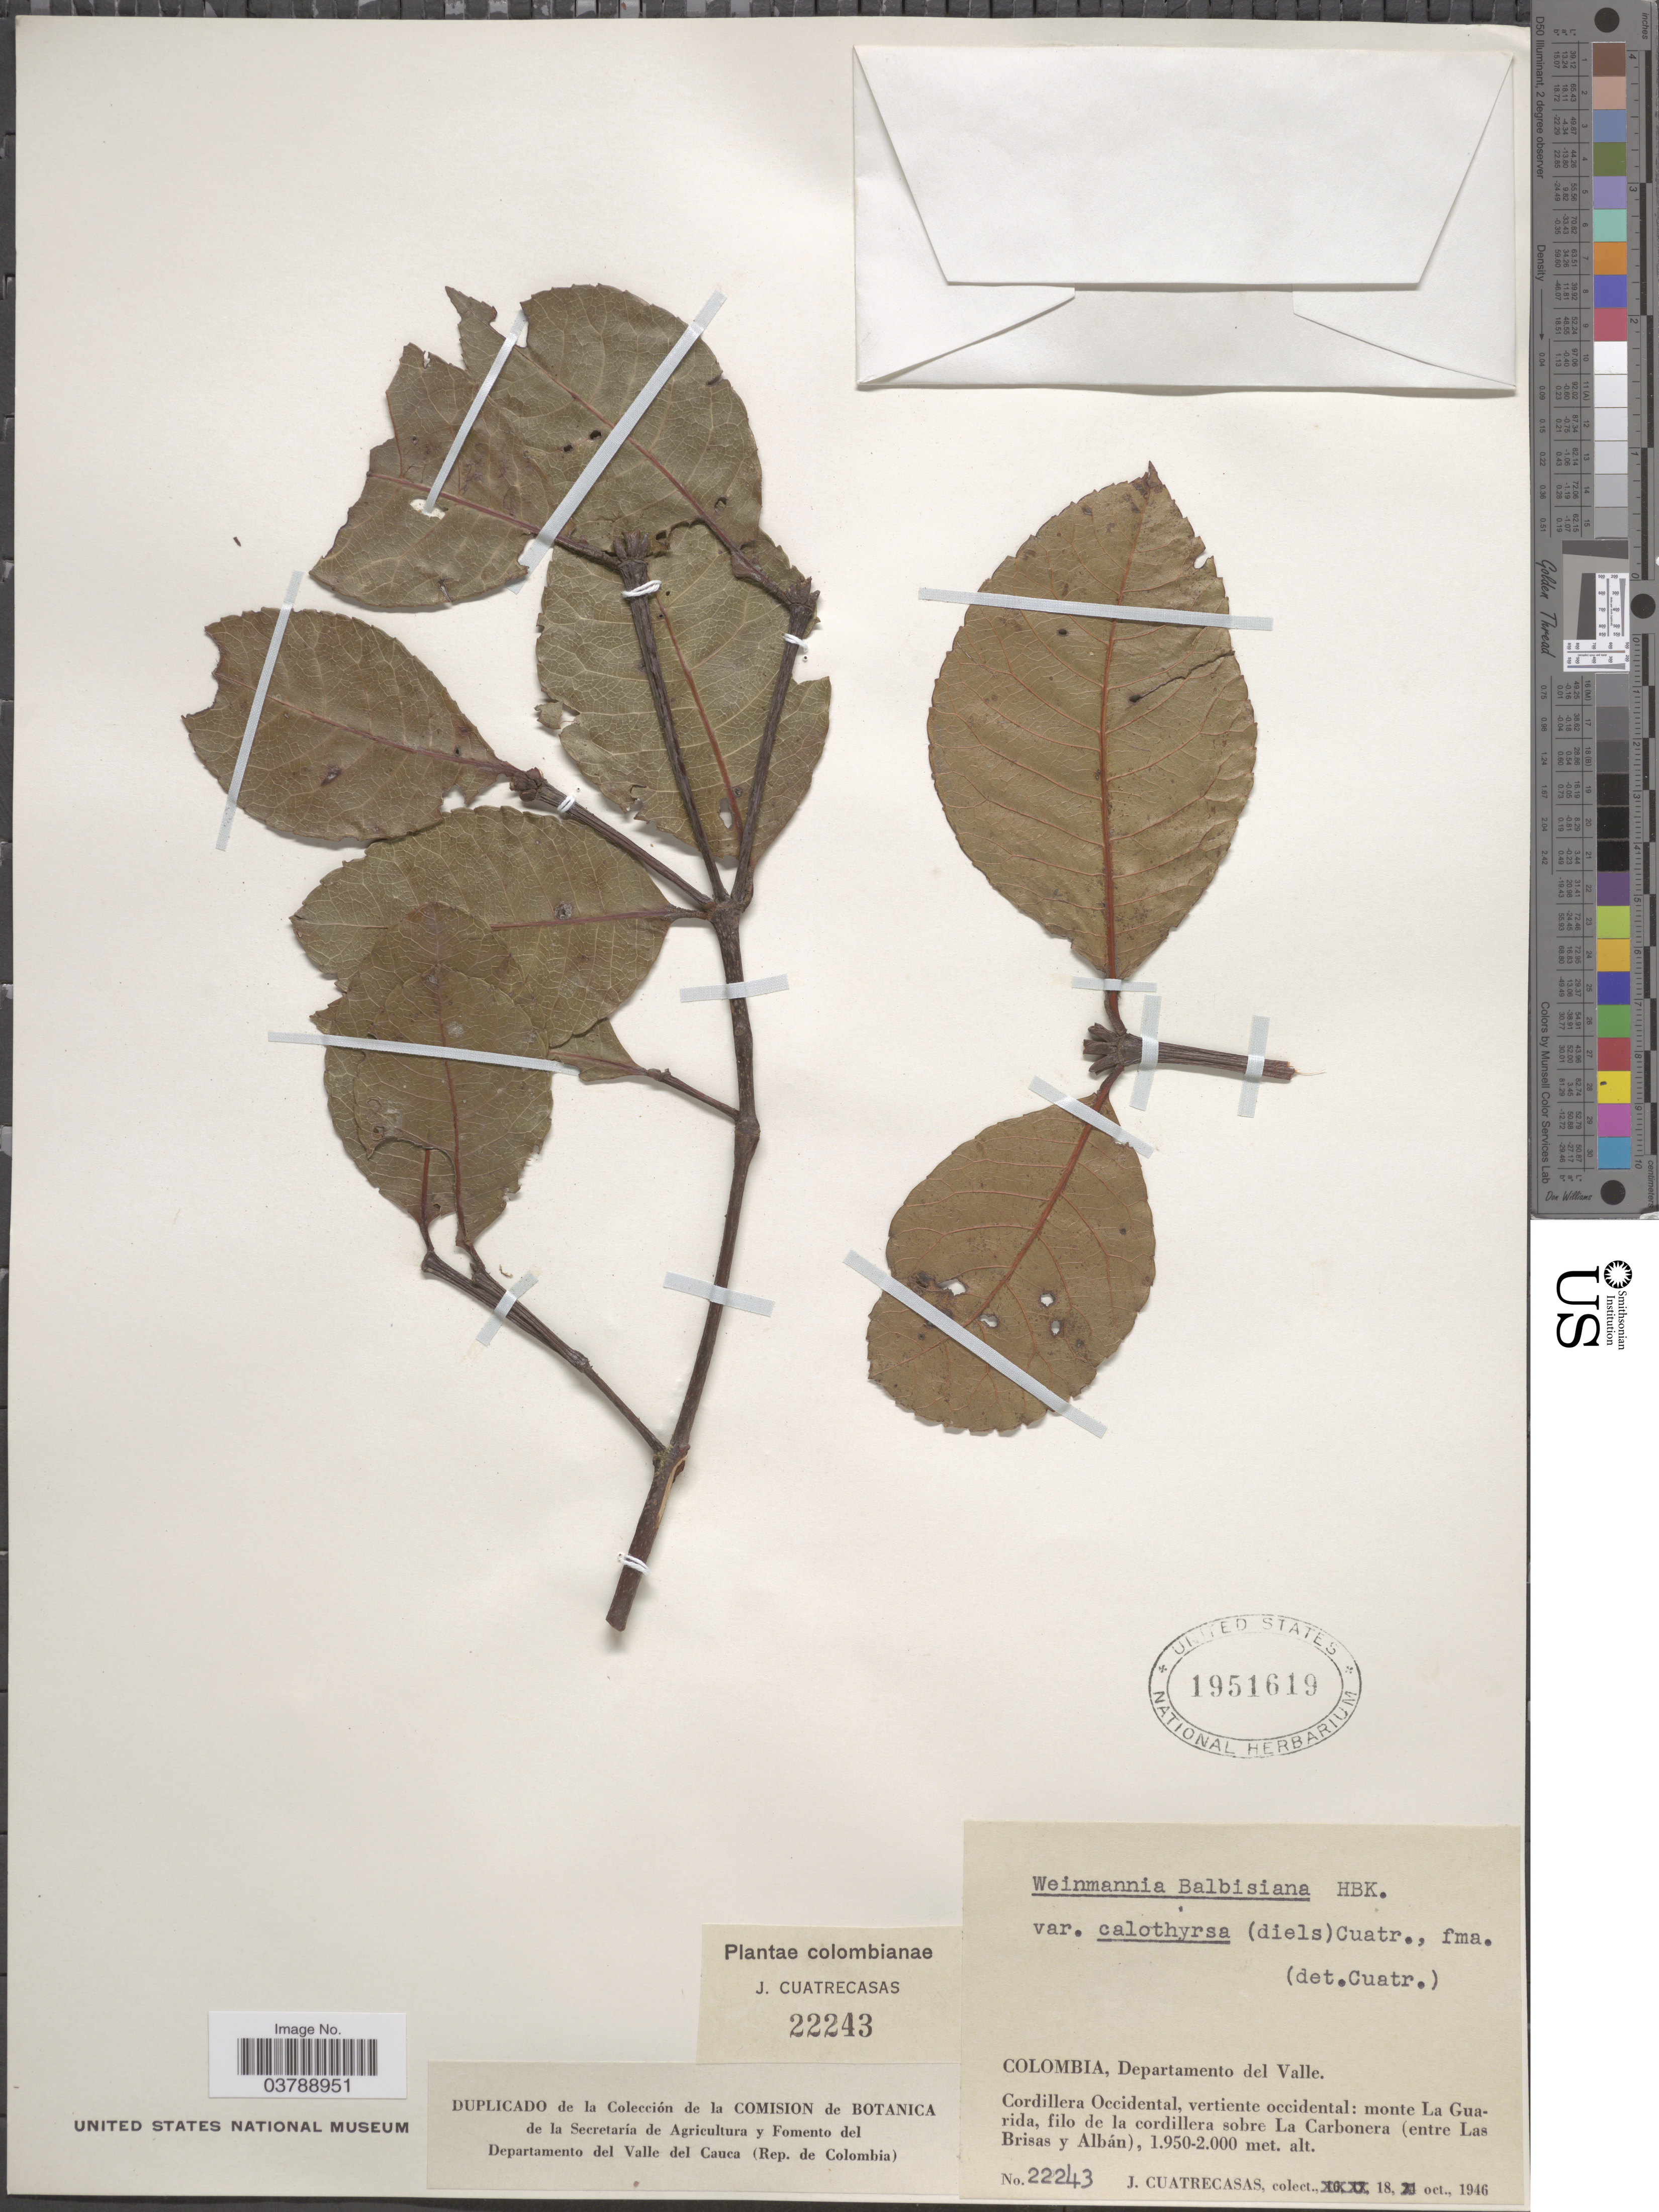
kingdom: Plantae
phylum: Tracheophyta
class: Magnoliopsida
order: Oxalidales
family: Cunoniaceae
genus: Weinmannia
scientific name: Weinmannia calothyrsa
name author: Diels in Urb.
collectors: J. Cuatrecasas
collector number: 22243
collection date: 1946-10-18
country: Colombia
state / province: Valle del Cauca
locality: Departamento del Valle. Cordillera Occidental, vertiente oriental: monte La Guarida, filo de la cordillera sobre La Carbonera (entre Las Brisas y Albán).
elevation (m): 1950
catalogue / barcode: US 1951619